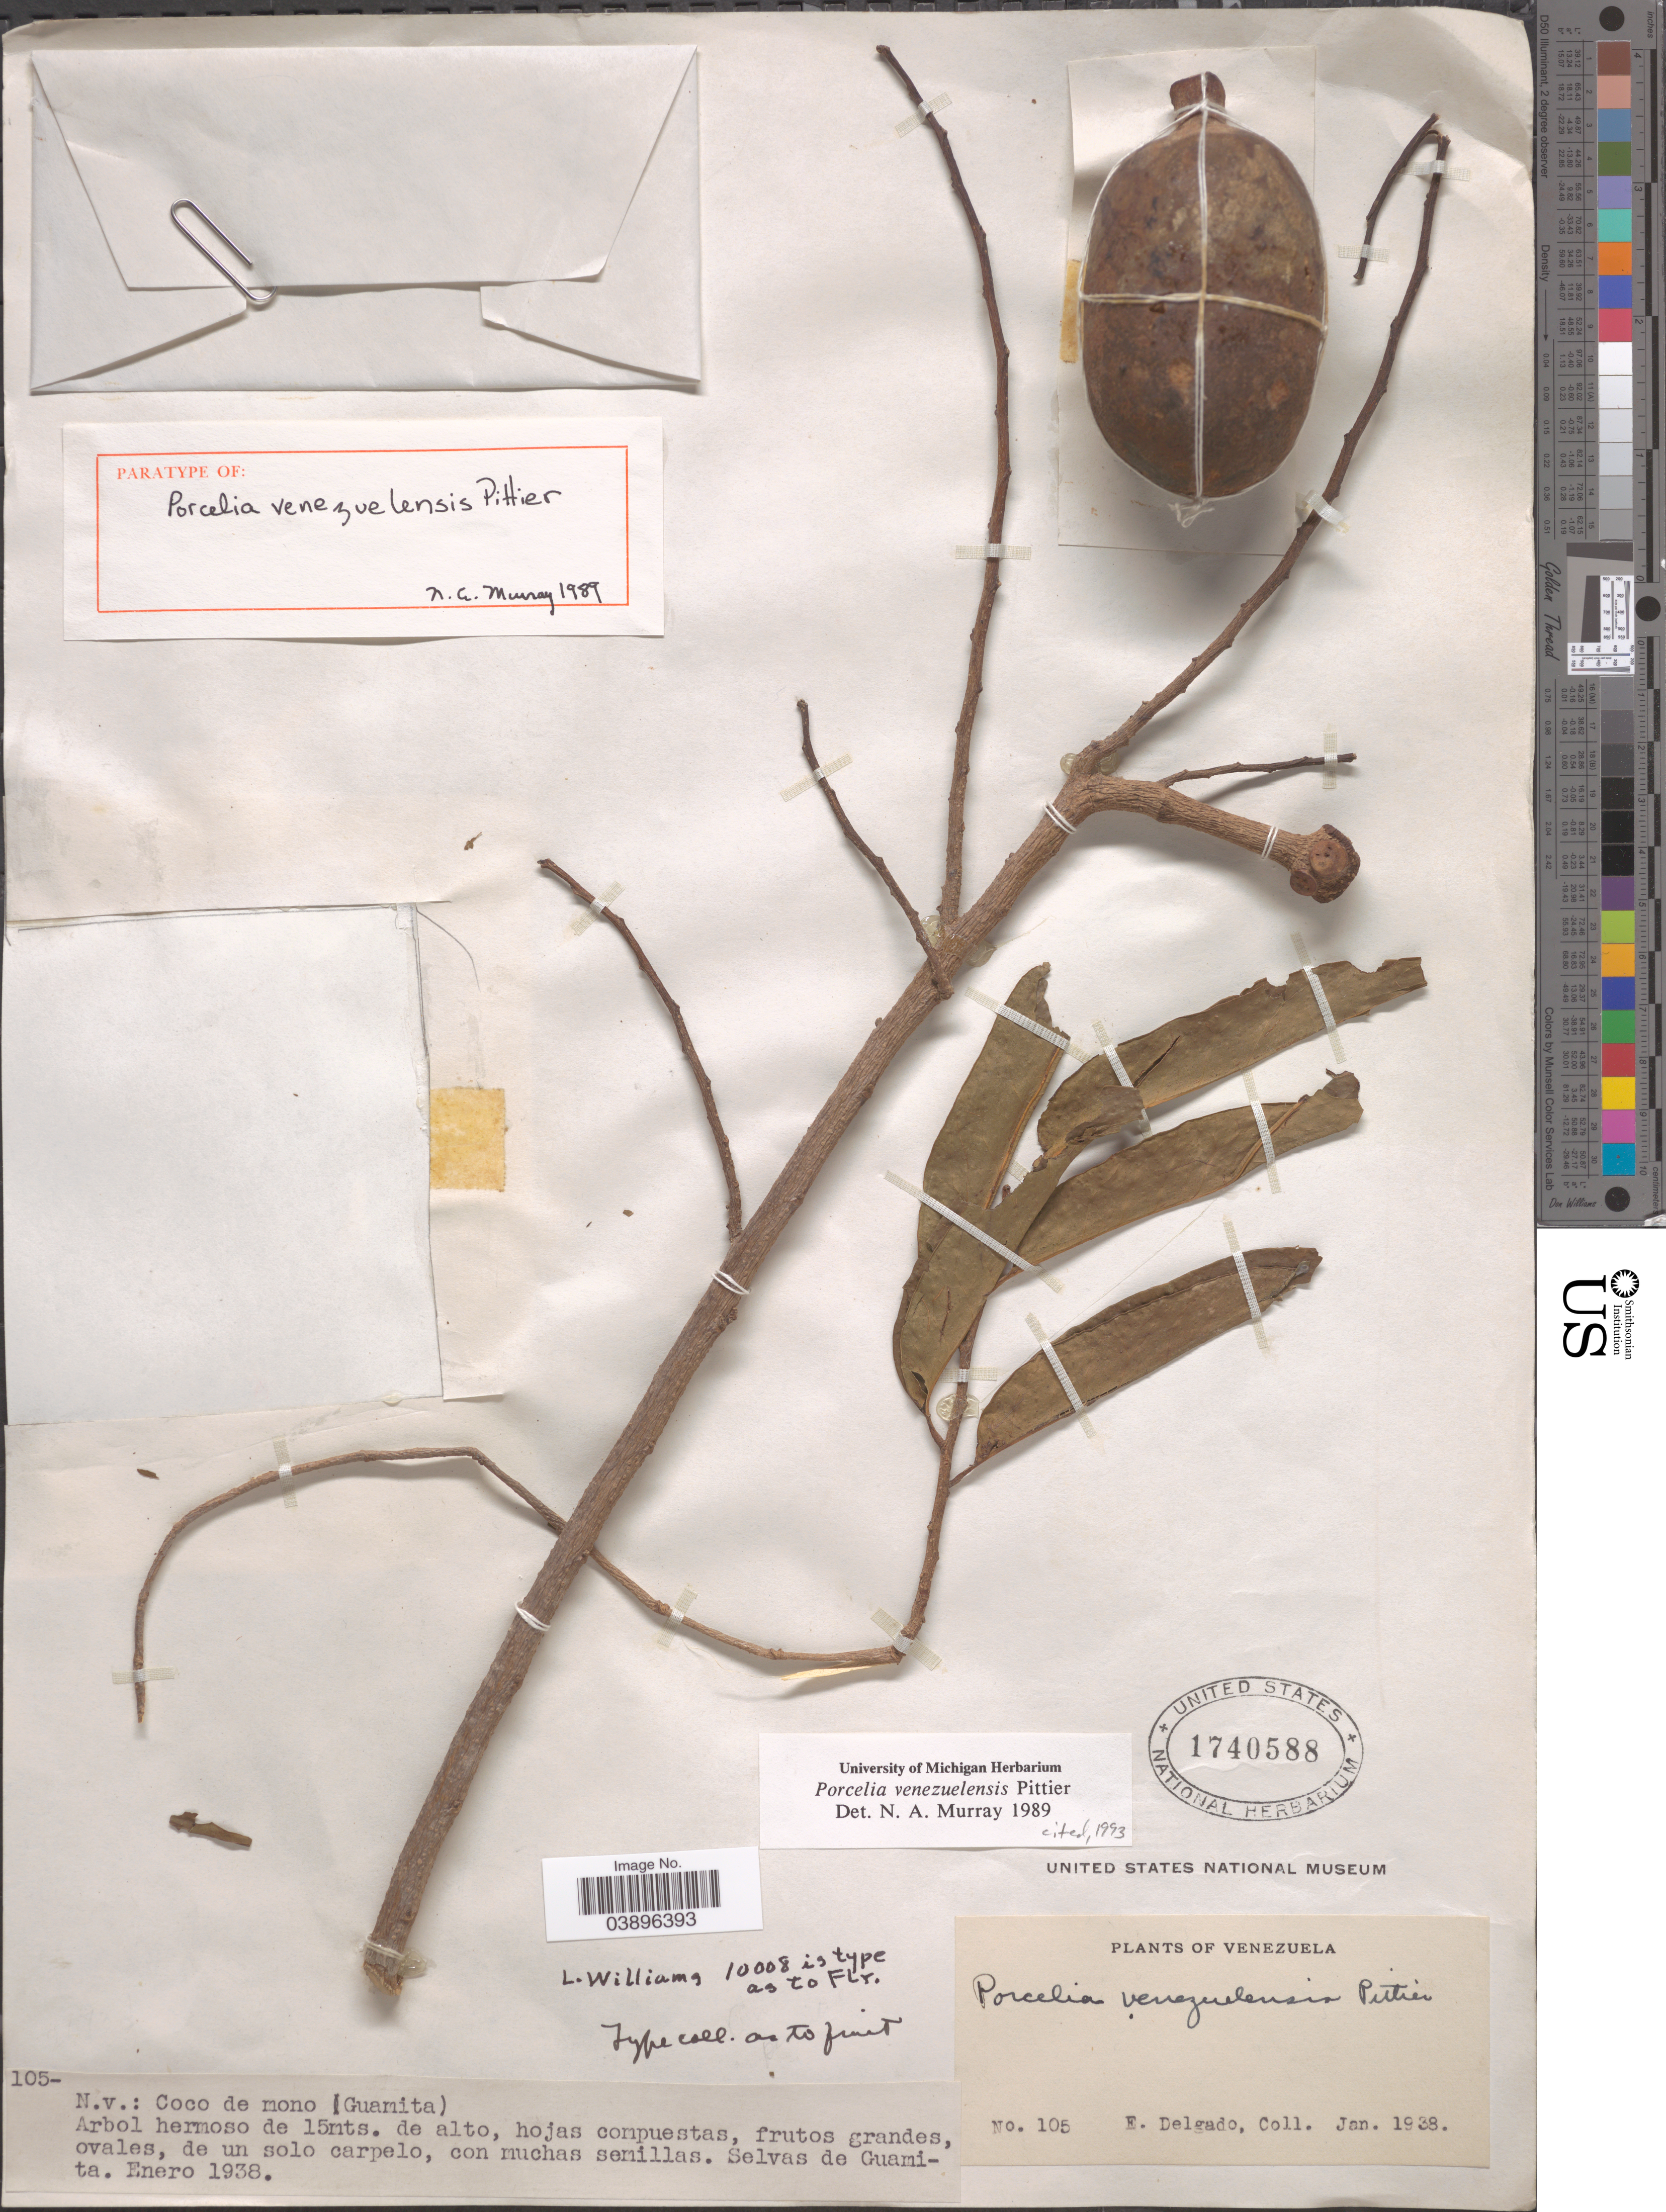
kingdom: Plantae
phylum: Tracheophyta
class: Magnoliopsida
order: Magnoliales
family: Annonaceae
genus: Porcelia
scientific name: Porcelia venezuelensis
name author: Pittier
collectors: E. Delgado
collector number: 105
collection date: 1938-01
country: Venezuela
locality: Coco de mono (Guamita).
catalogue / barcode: US 1740588